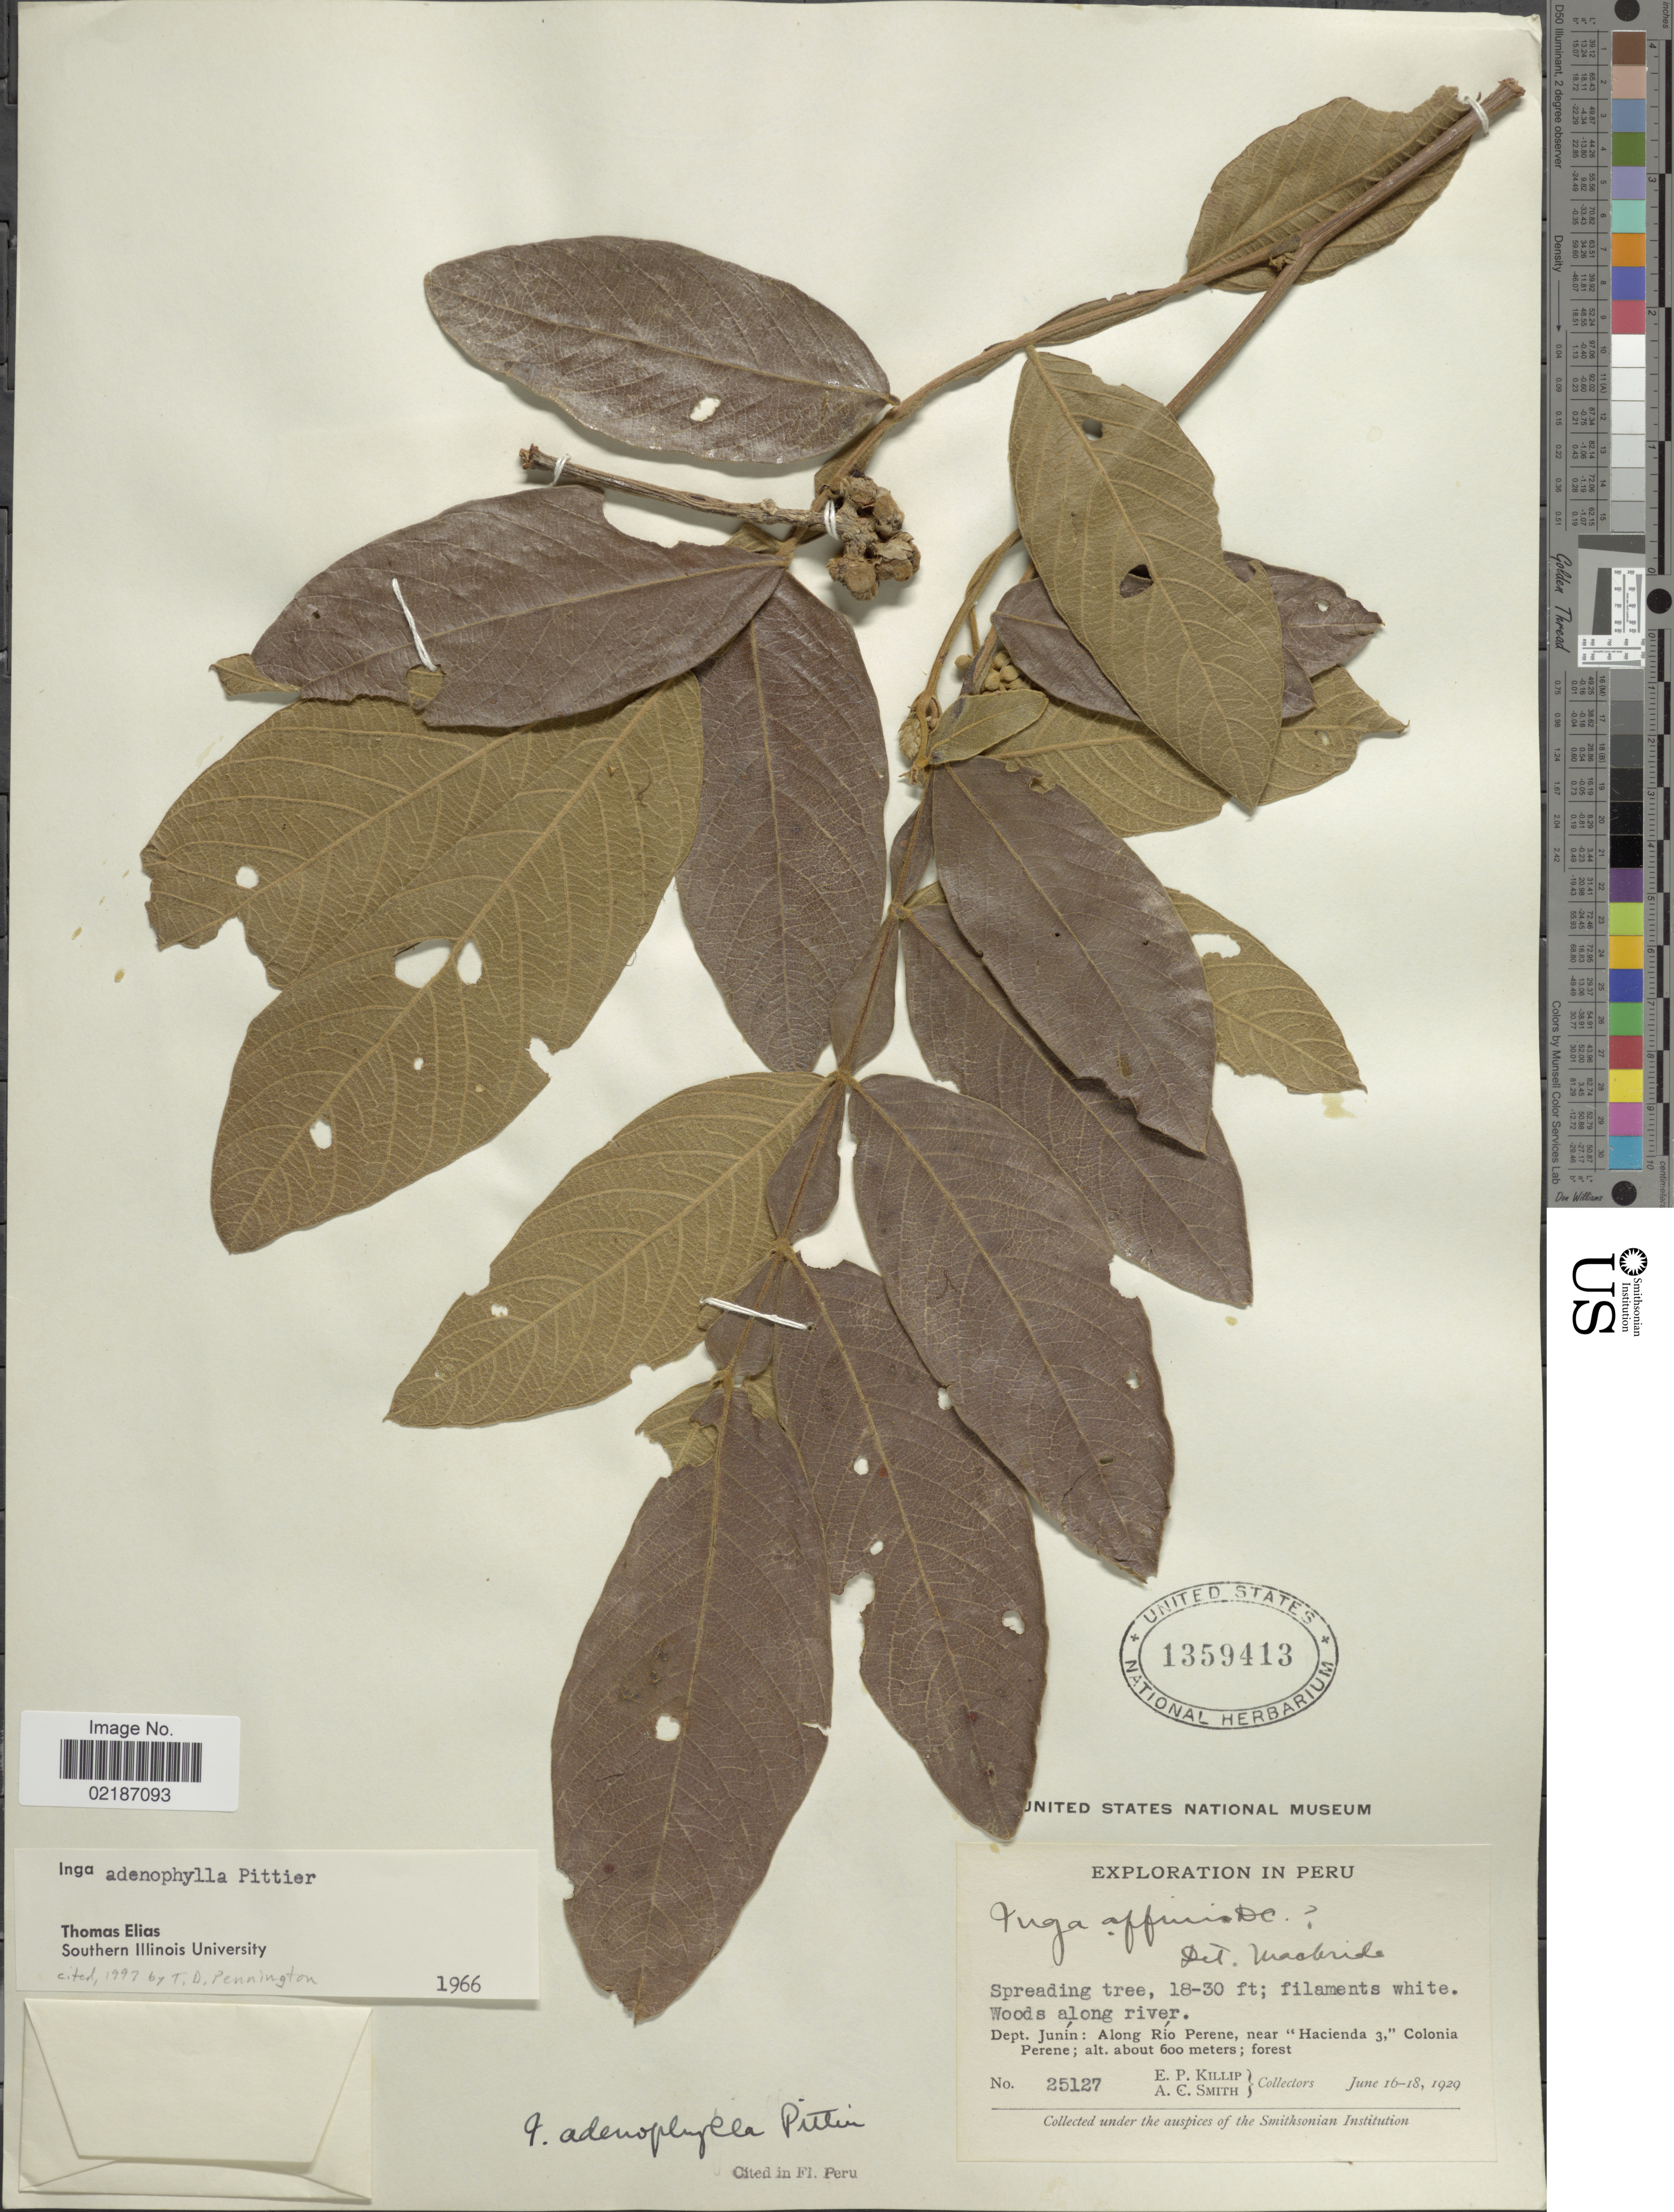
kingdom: Plantae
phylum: Tracheophyta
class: Magnoliopsida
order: Fabales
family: Fabaceae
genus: Inga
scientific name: Inga adenophylla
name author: Pittier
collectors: E. P. Killip & A. C. Smith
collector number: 25127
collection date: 1929-06-16/1929-06-18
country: Peru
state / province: Junín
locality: Woods along river, along Rio Perene near "Hacienda 3", Colonia Perene; forest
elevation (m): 600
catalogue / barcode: US 1359413